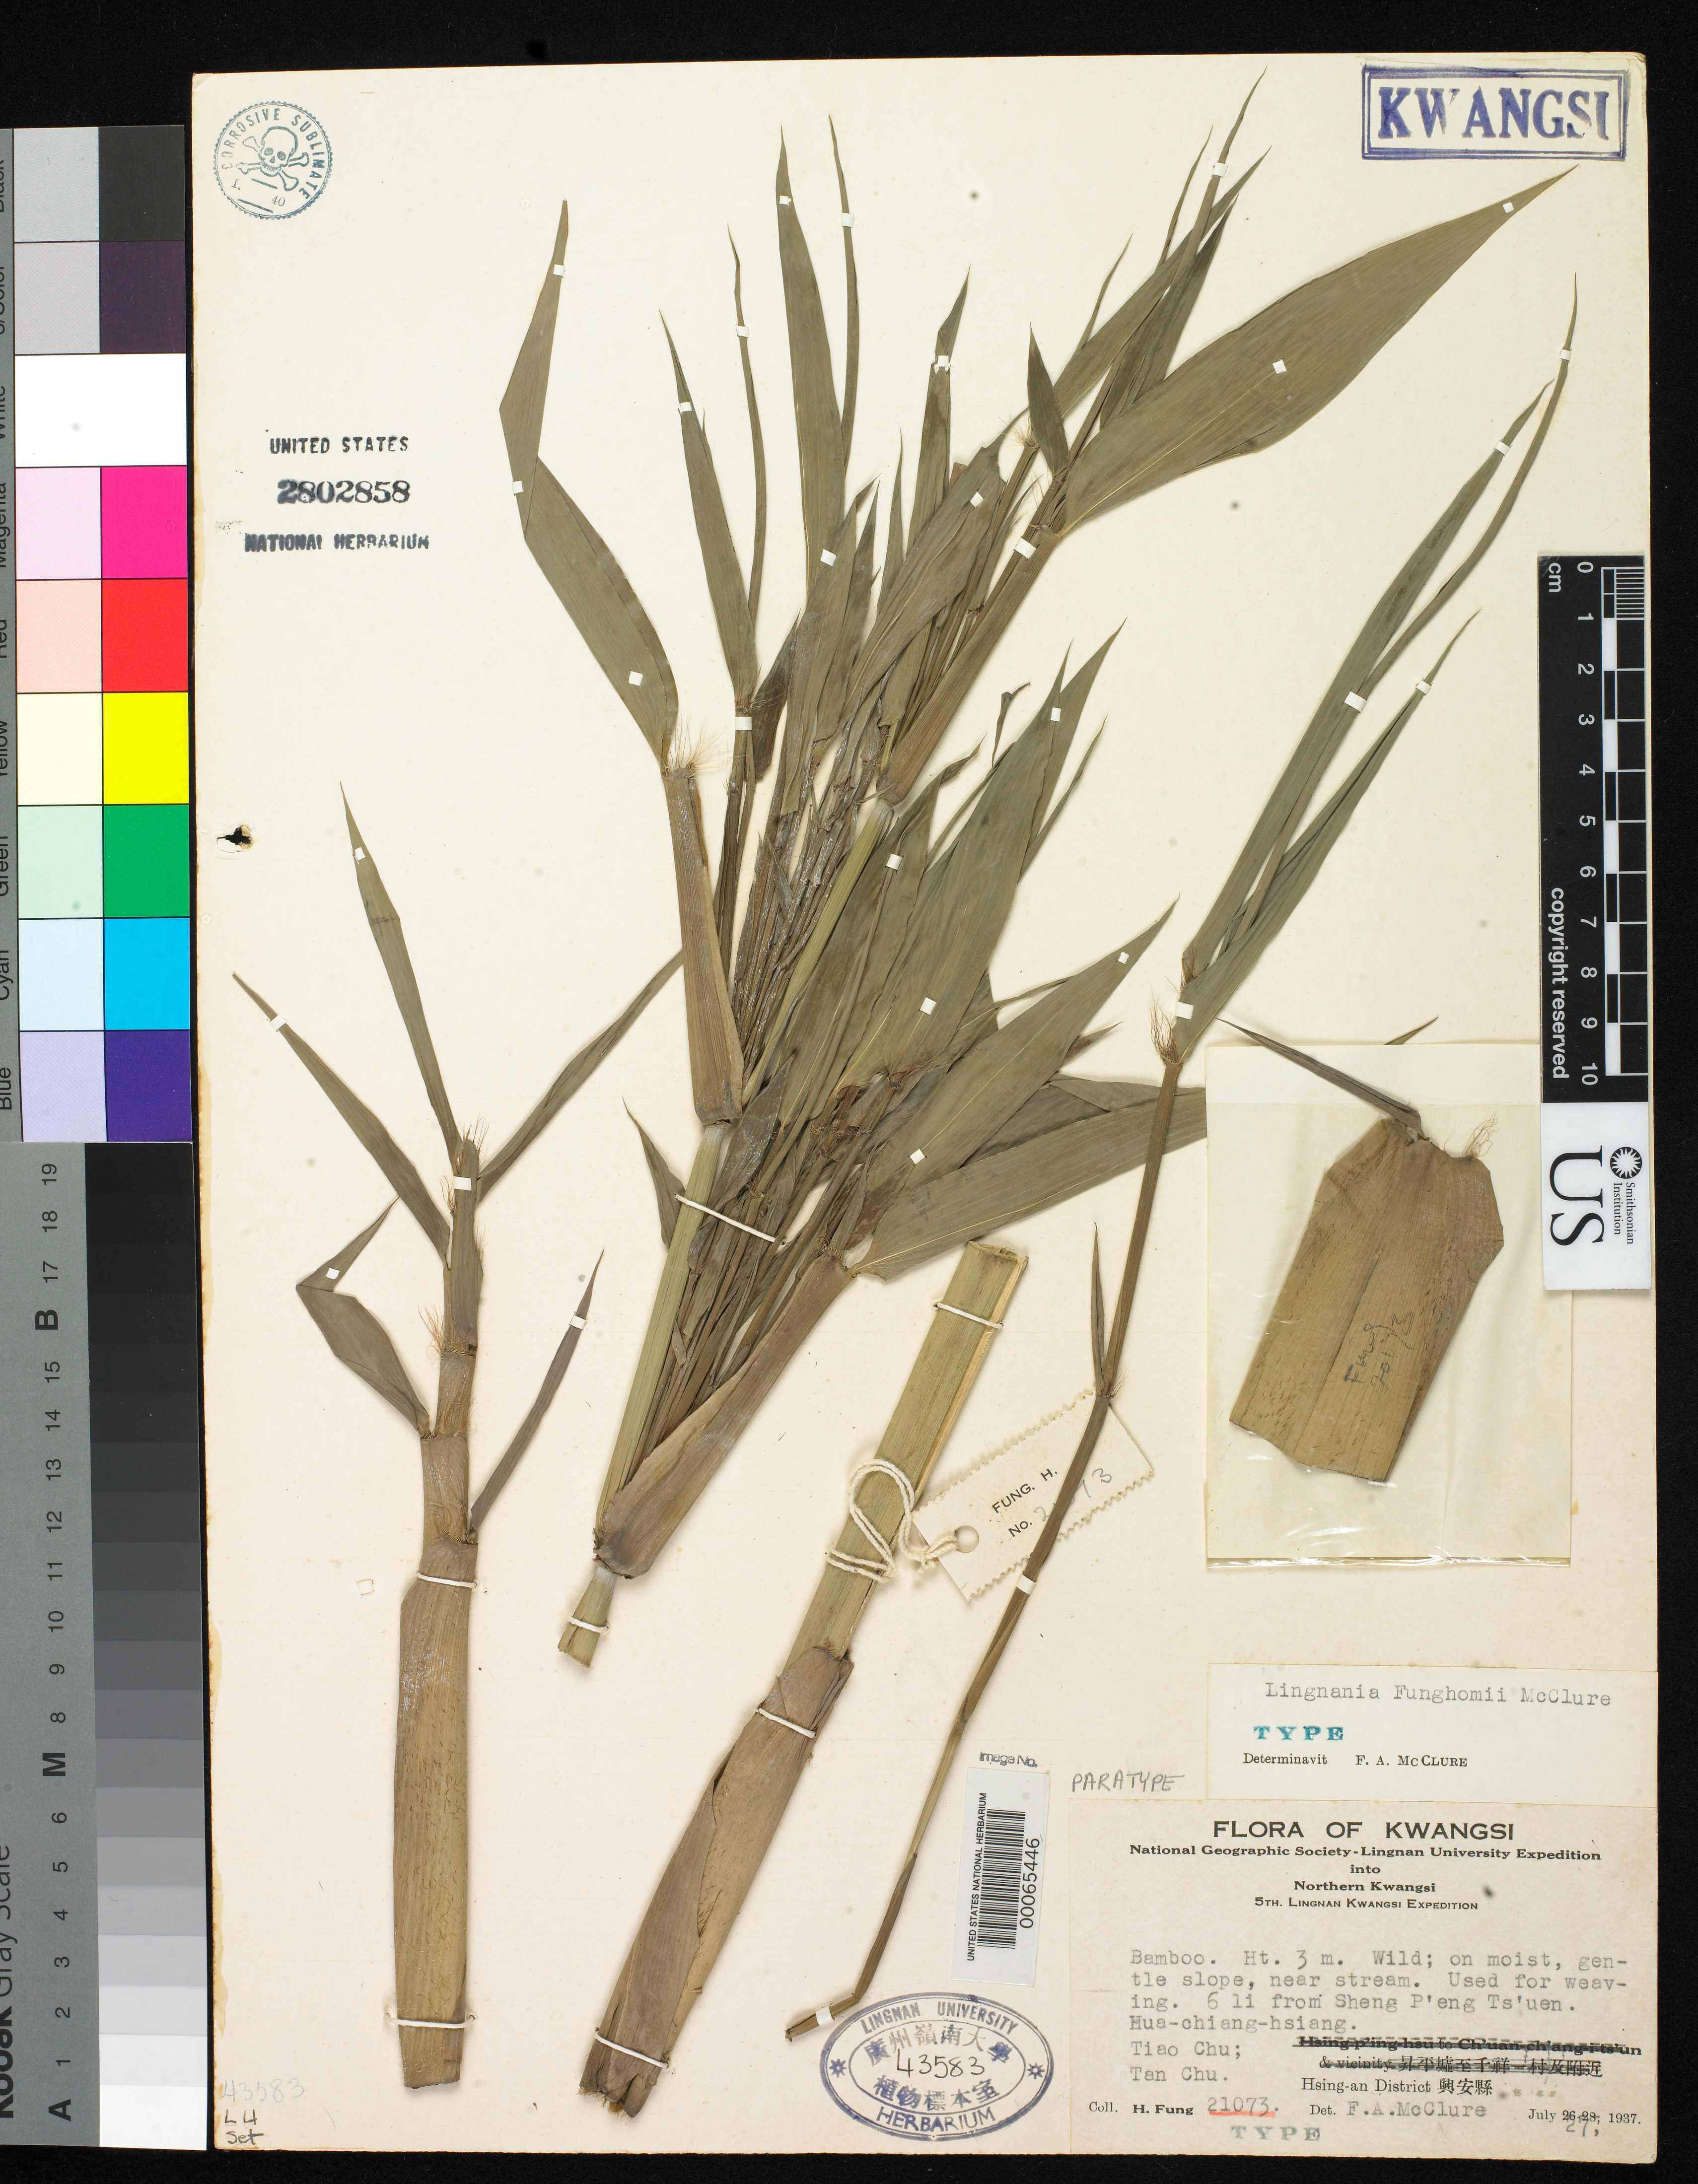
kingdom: Plantae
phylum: Tracheophyta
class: Liliopsida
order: Poales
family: Poaceae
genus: Lingnania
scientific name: Lingnania funghomii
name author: McClure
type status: Holotype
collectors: H. L. Fung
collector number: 21073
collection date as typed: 27 Jul 1927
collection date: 1927-07-27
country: China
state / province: Guangxi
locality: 6 li from Sheng P'eng Ts'uen, Hua-chiang-hsiang, Tiao Chu; Tan Chu. Hsing-an District.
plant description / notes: Lingnan University Herbarium no. 43583. Annotated "PARATYPE" in unknown hand.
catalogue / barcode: US 2802858